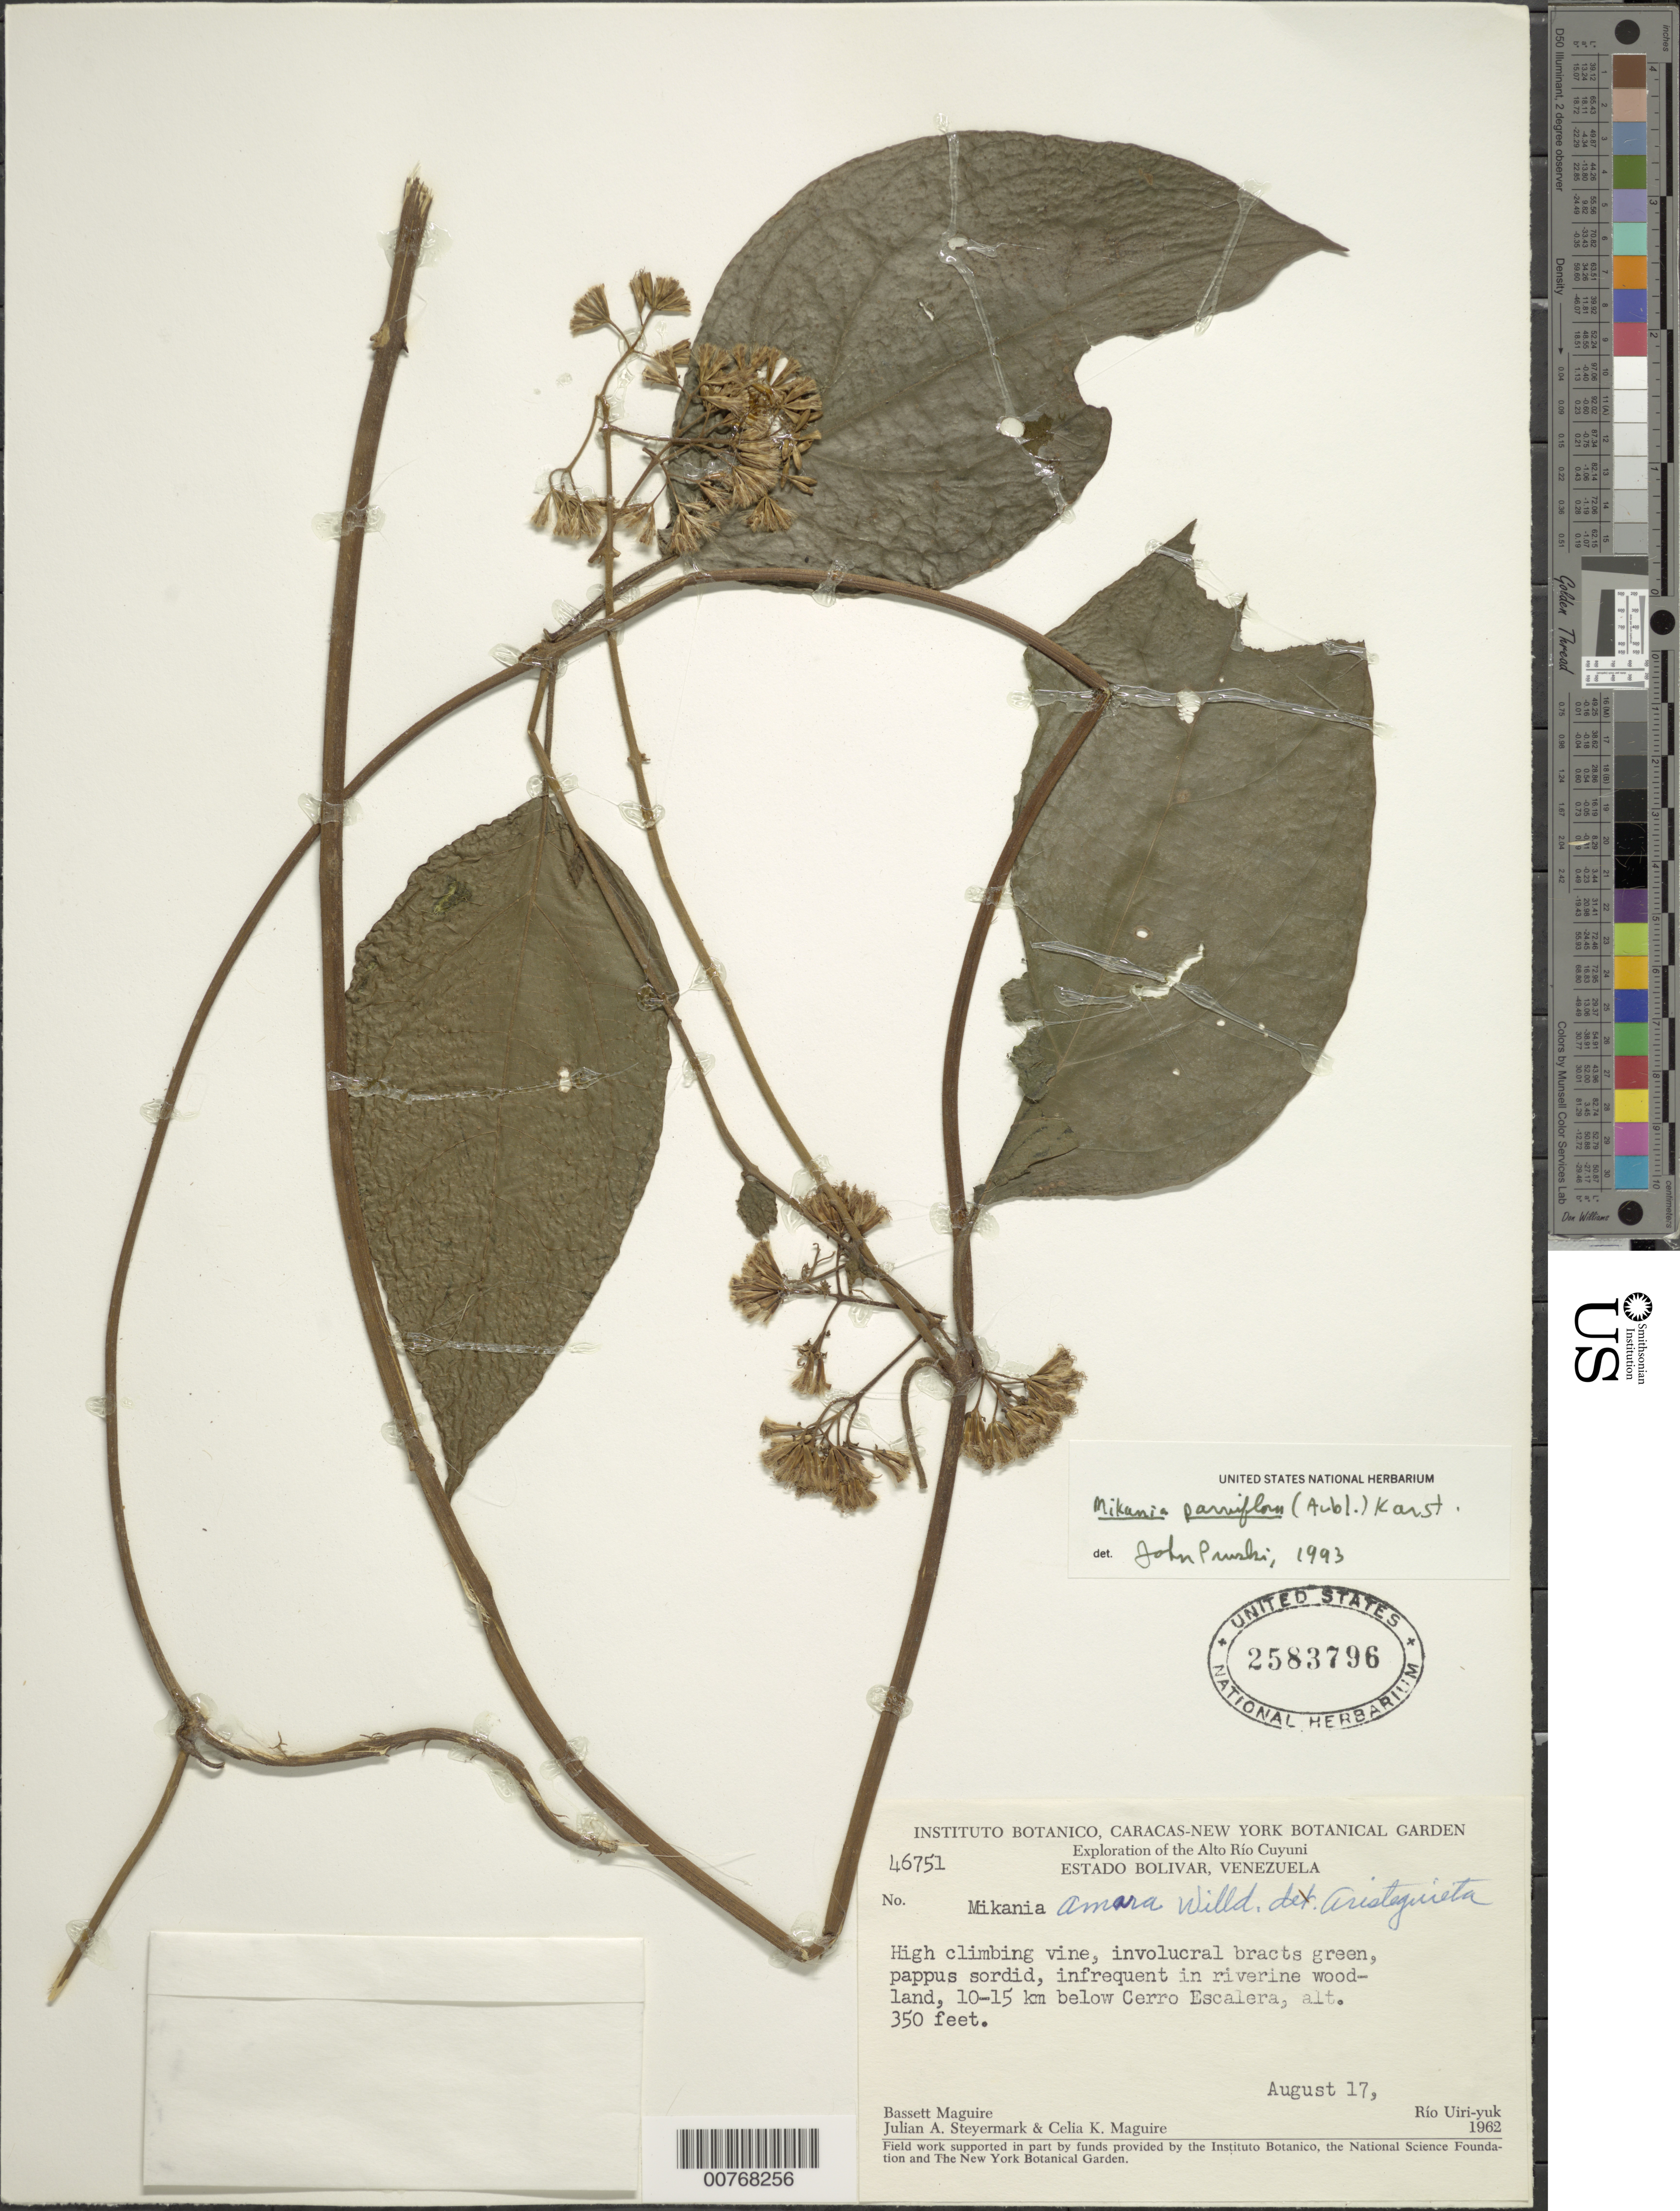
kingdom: Plantae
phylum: Tracheophyta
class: Magnoliopsida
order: Asterales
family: Asteraceae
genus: Mikania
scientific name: Mikania parviflora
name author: (Aubl.) Karst.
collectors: B. Maguire, C. K. Maguire & J. Steyermark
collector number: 46751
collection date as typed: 17-Aug-62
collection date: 1962-08-17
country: Venezuela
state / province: Bolívar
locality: Alto Río Cuyuni, Río Uiri-yuk, 10-15 km below Cerro La Escalera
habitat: Riverine woodland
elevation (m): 107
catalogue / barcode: US 2583796